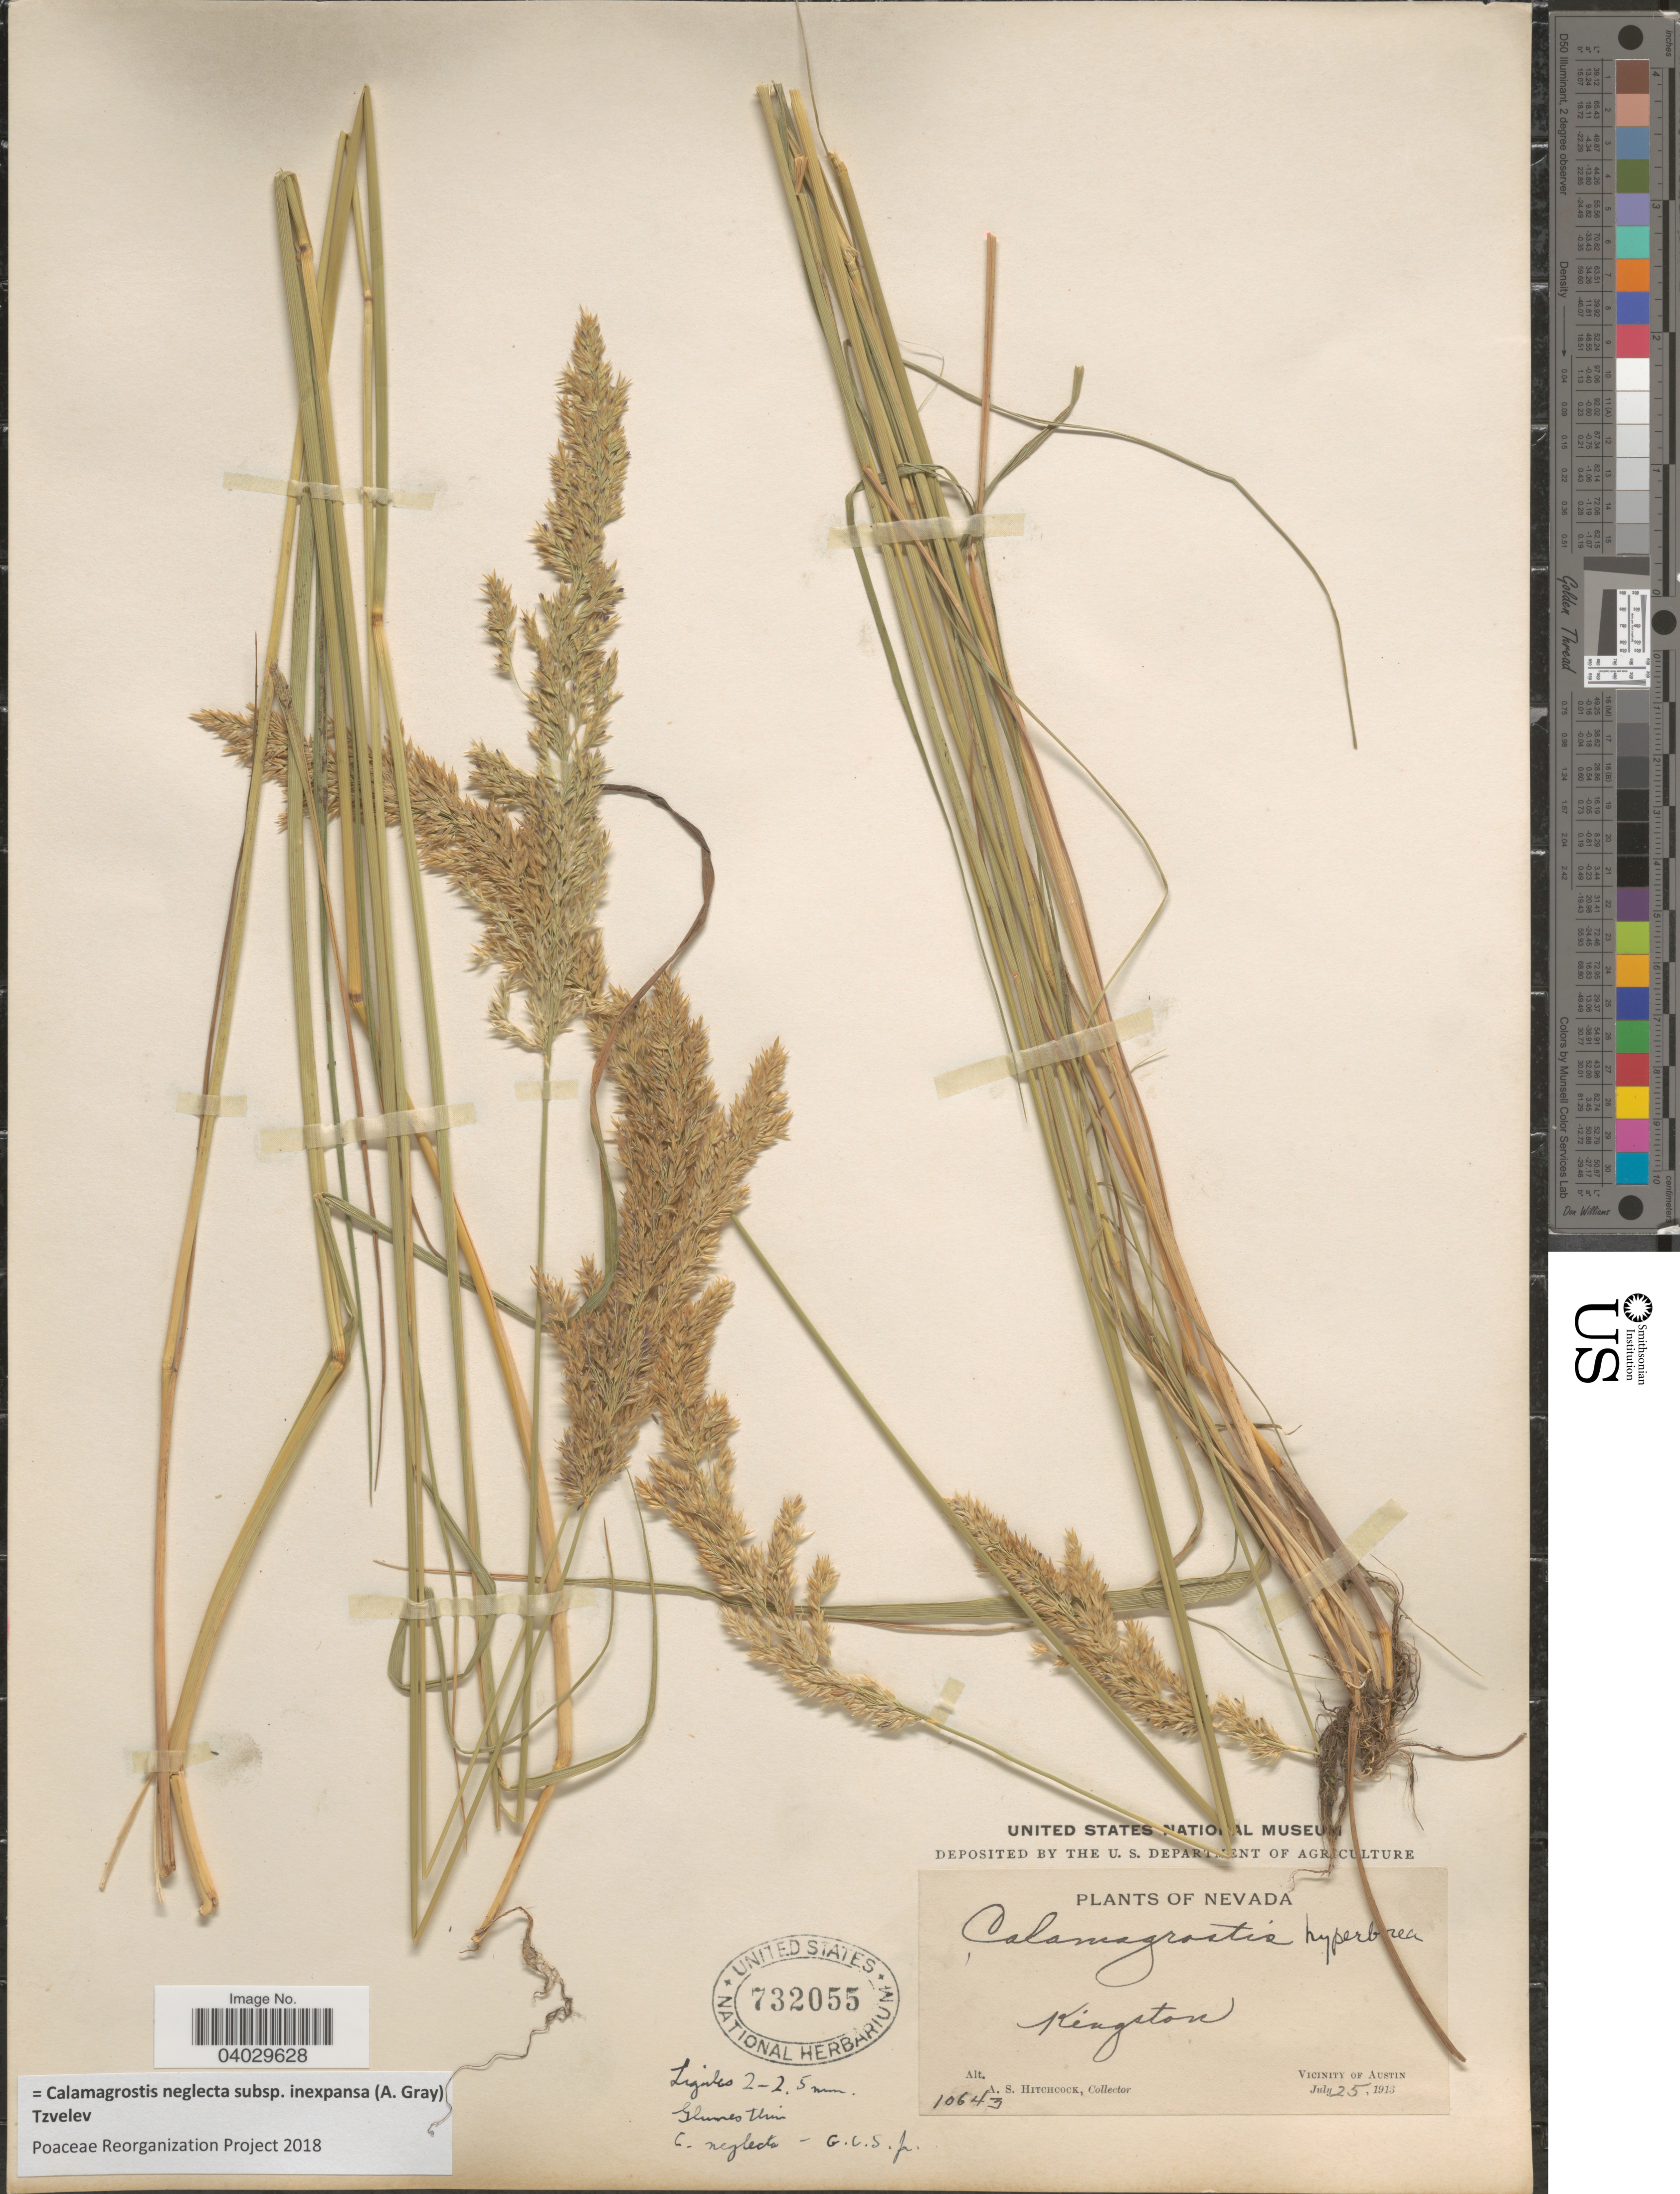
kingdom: Plantae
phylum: Tracheophyta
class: Liliopsida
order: Poales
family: Poaceae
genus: Calamagrostis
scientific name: Calamagrostis neglecta subsp. inexpansa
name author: (A. Gray) Tzvelev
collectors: A. S. Hitchcock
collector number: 10643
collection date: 1913-07-25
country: United States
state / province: Nevada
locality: Kingston. Vicinity of Austin.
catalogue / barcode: US 732055